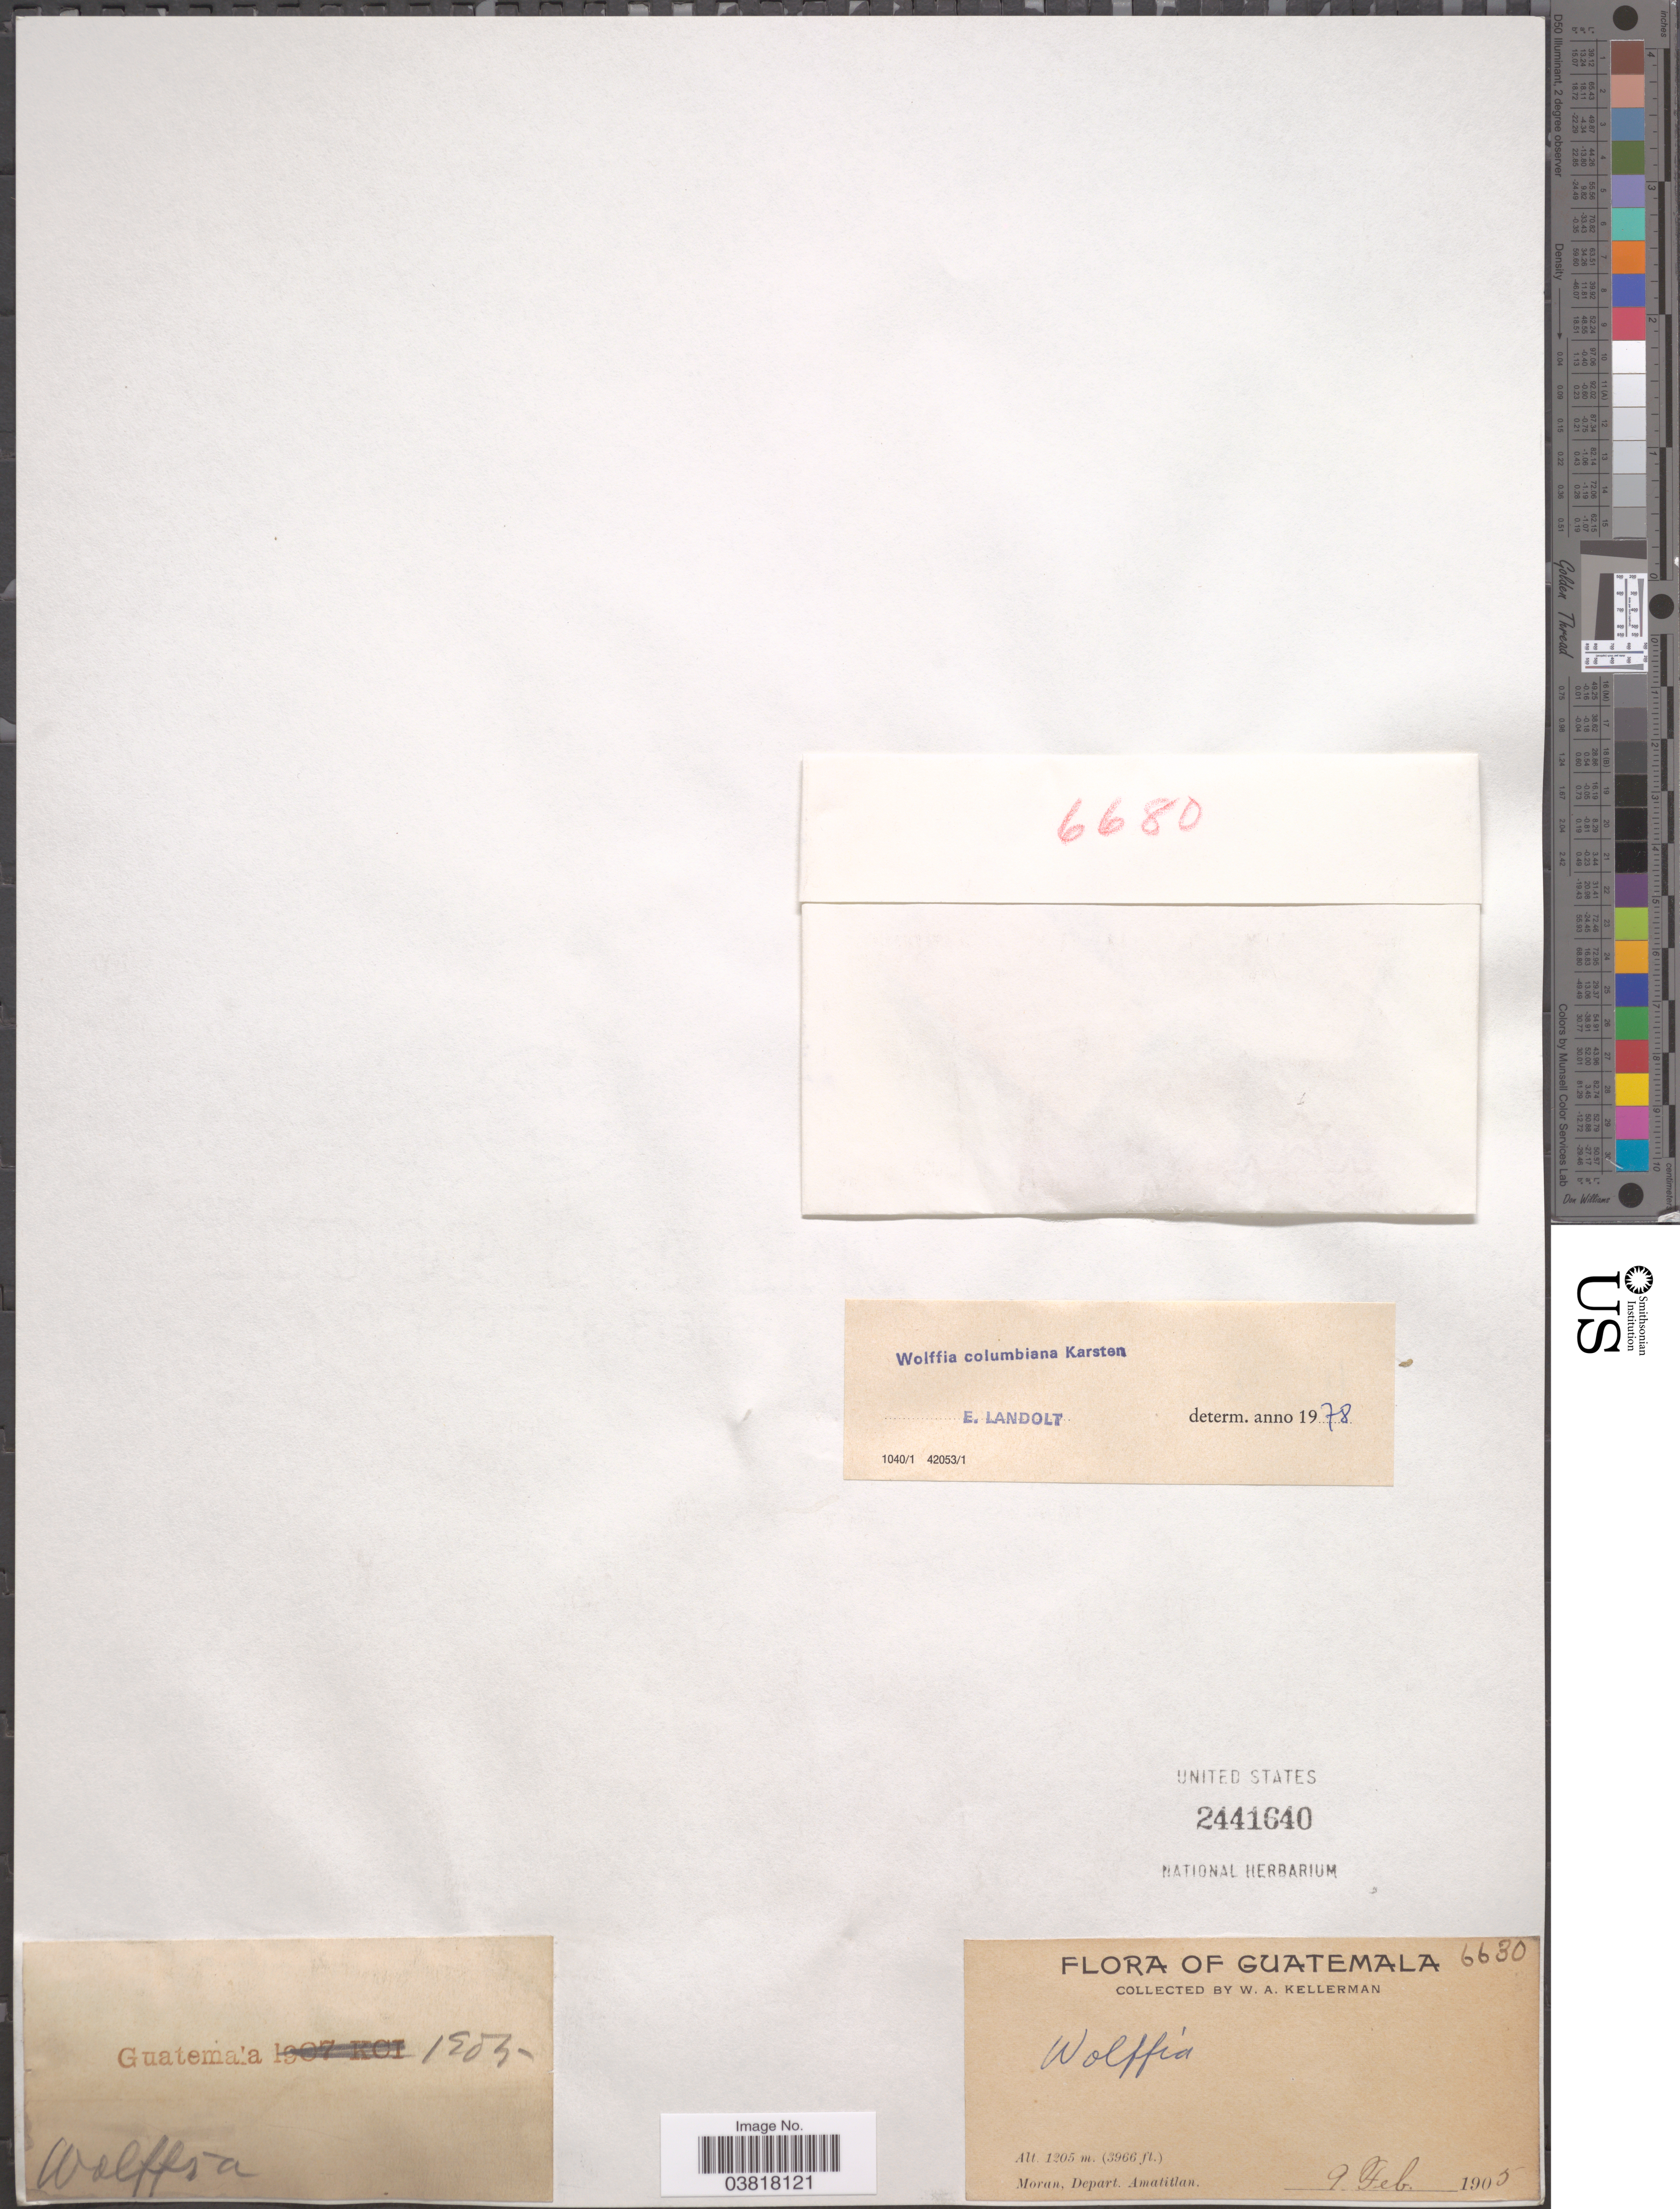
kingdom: Plantae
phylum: Tracheophyta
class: Liliopsida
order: Alismatales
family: Araceae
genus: Wolffia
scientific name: Wolffia columbiana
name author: H. Karst.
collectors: W. Kellerman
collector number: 6630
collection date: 1905-02-09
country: Guatemala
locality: Moran, Depart. Amatitlan.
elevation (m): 1209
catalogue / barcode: US 2441640